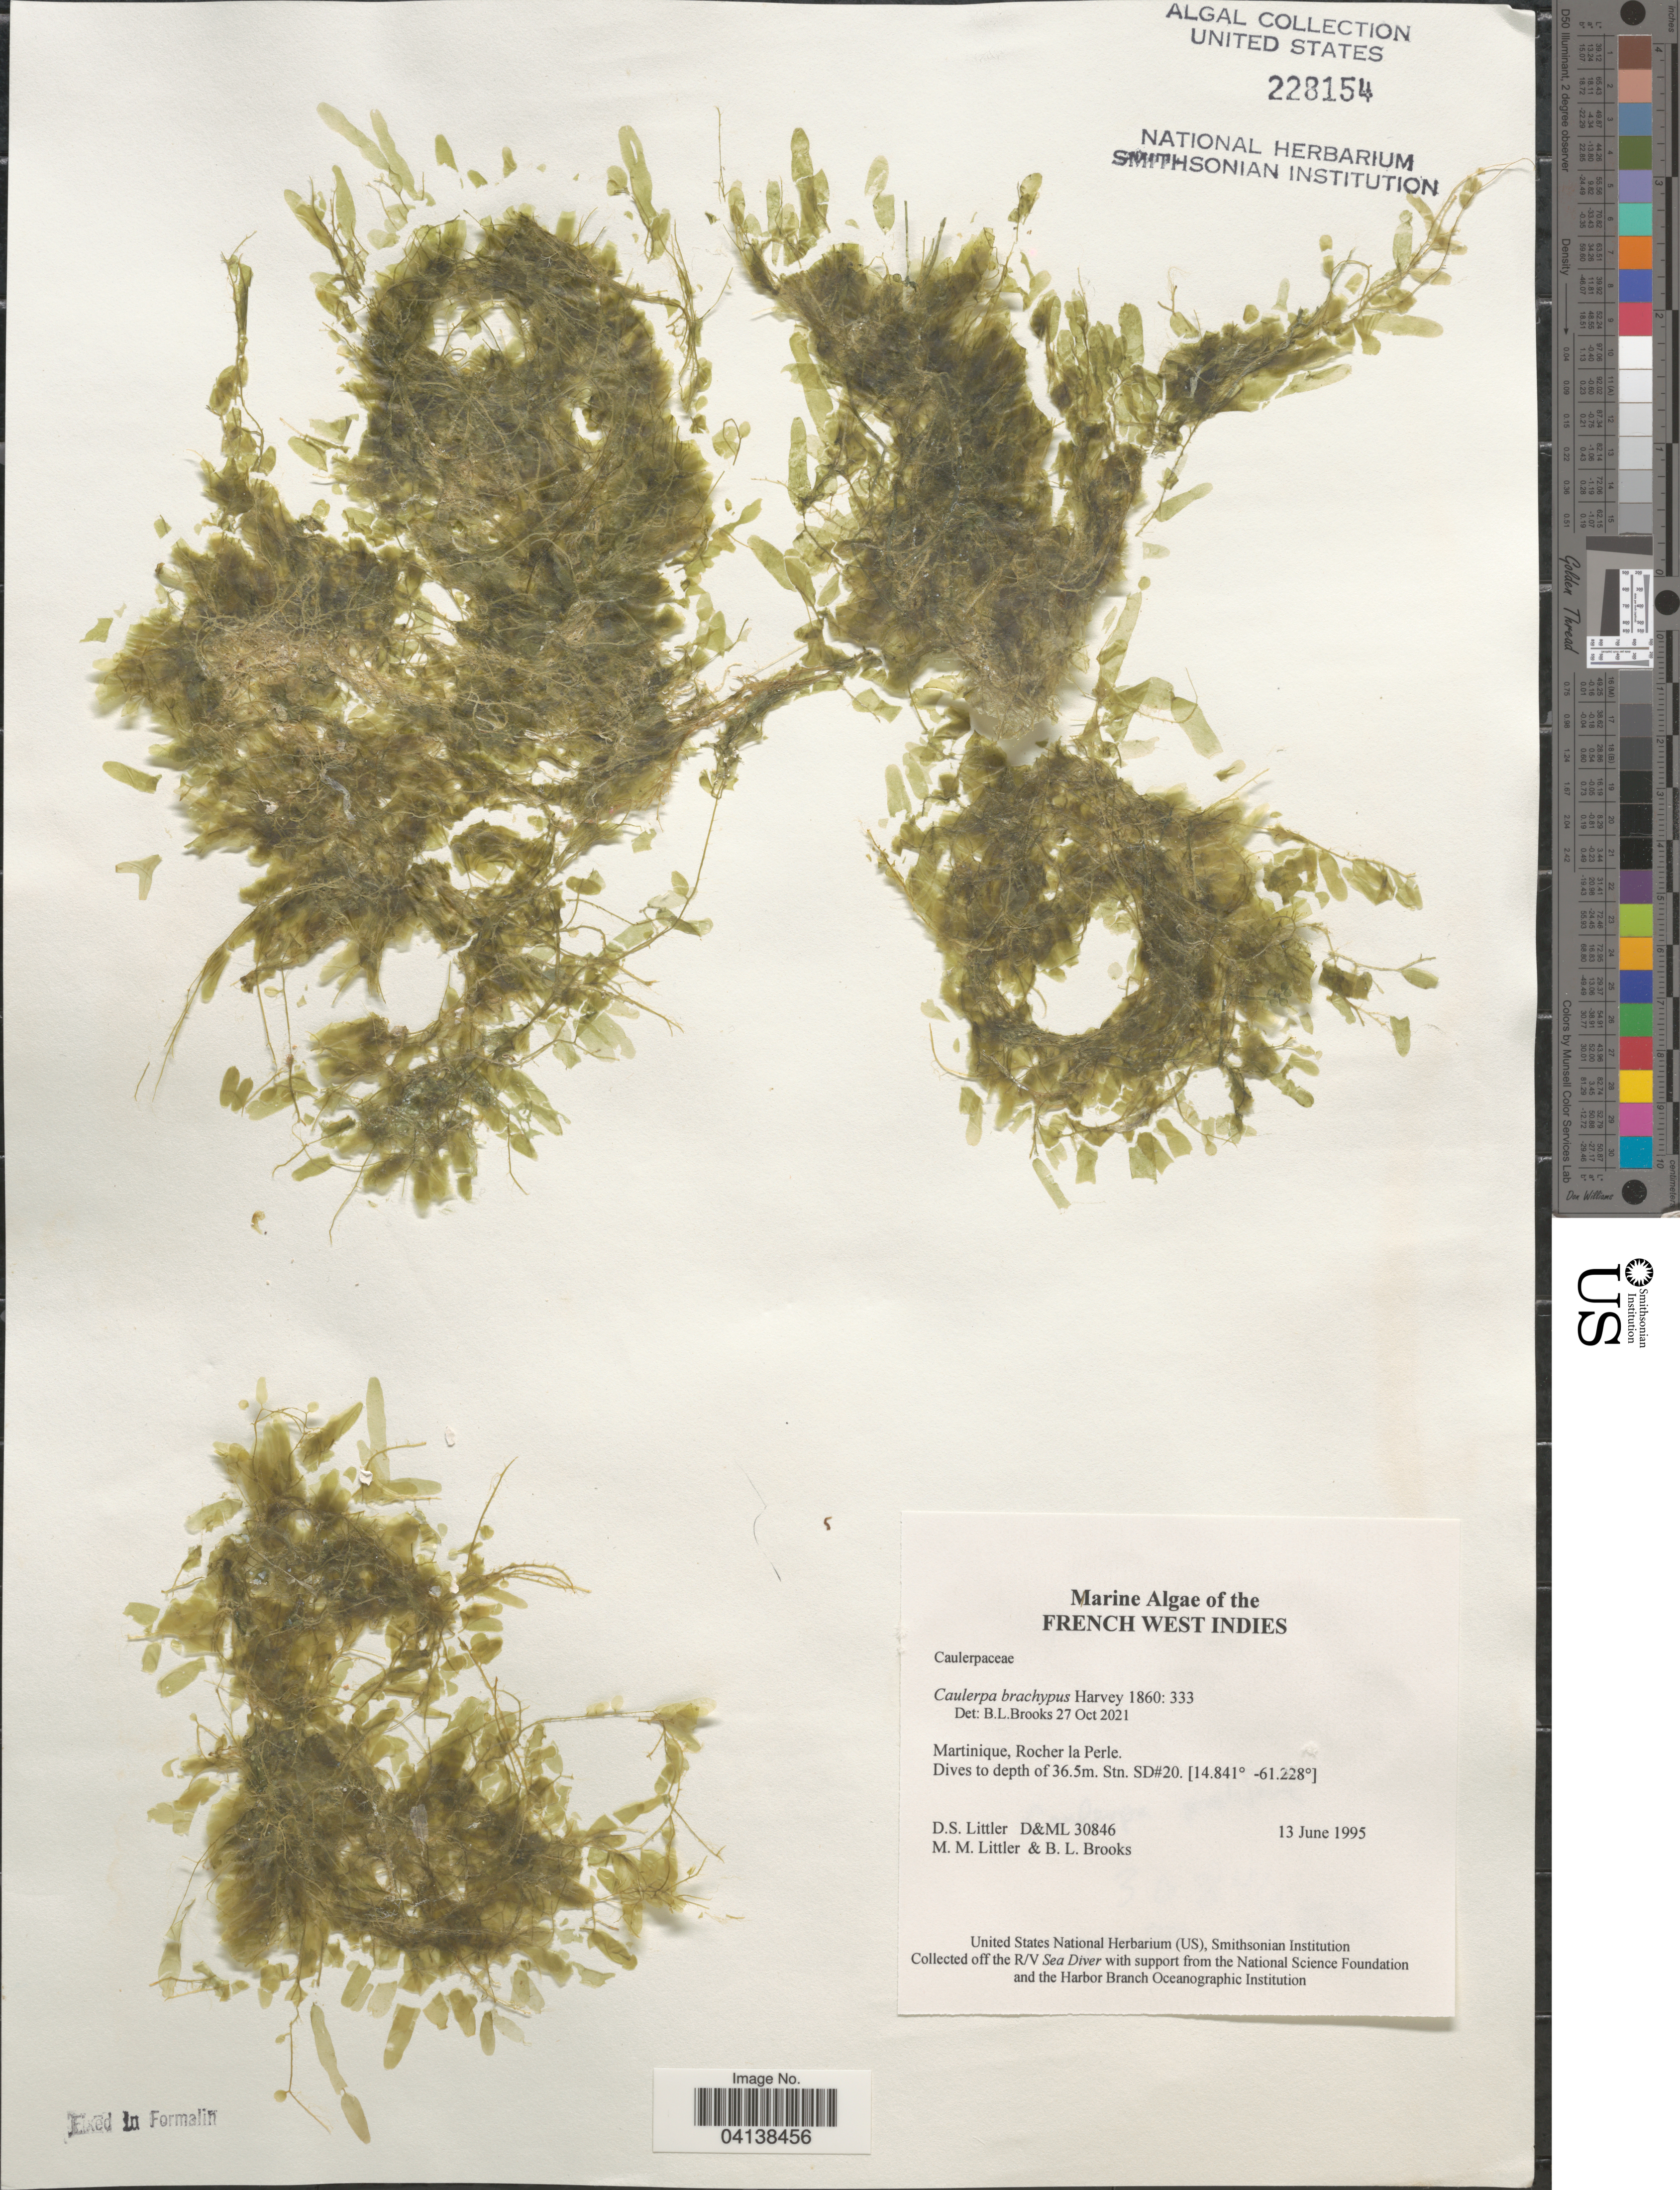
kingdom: Plantae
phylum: Chlorophyta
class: Ulvophyceae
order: Bryopsidales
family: Caulerpaceae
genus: Caulerpa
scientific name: Caulerpa brachypus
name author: Harv.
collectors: D. S. Littler & B. Brooks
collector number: D&ML 30846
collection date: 1995-06-13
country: Martinique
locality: French West Indies. Rocher la Perle. Stn. SD#20.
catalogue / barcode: US 228154